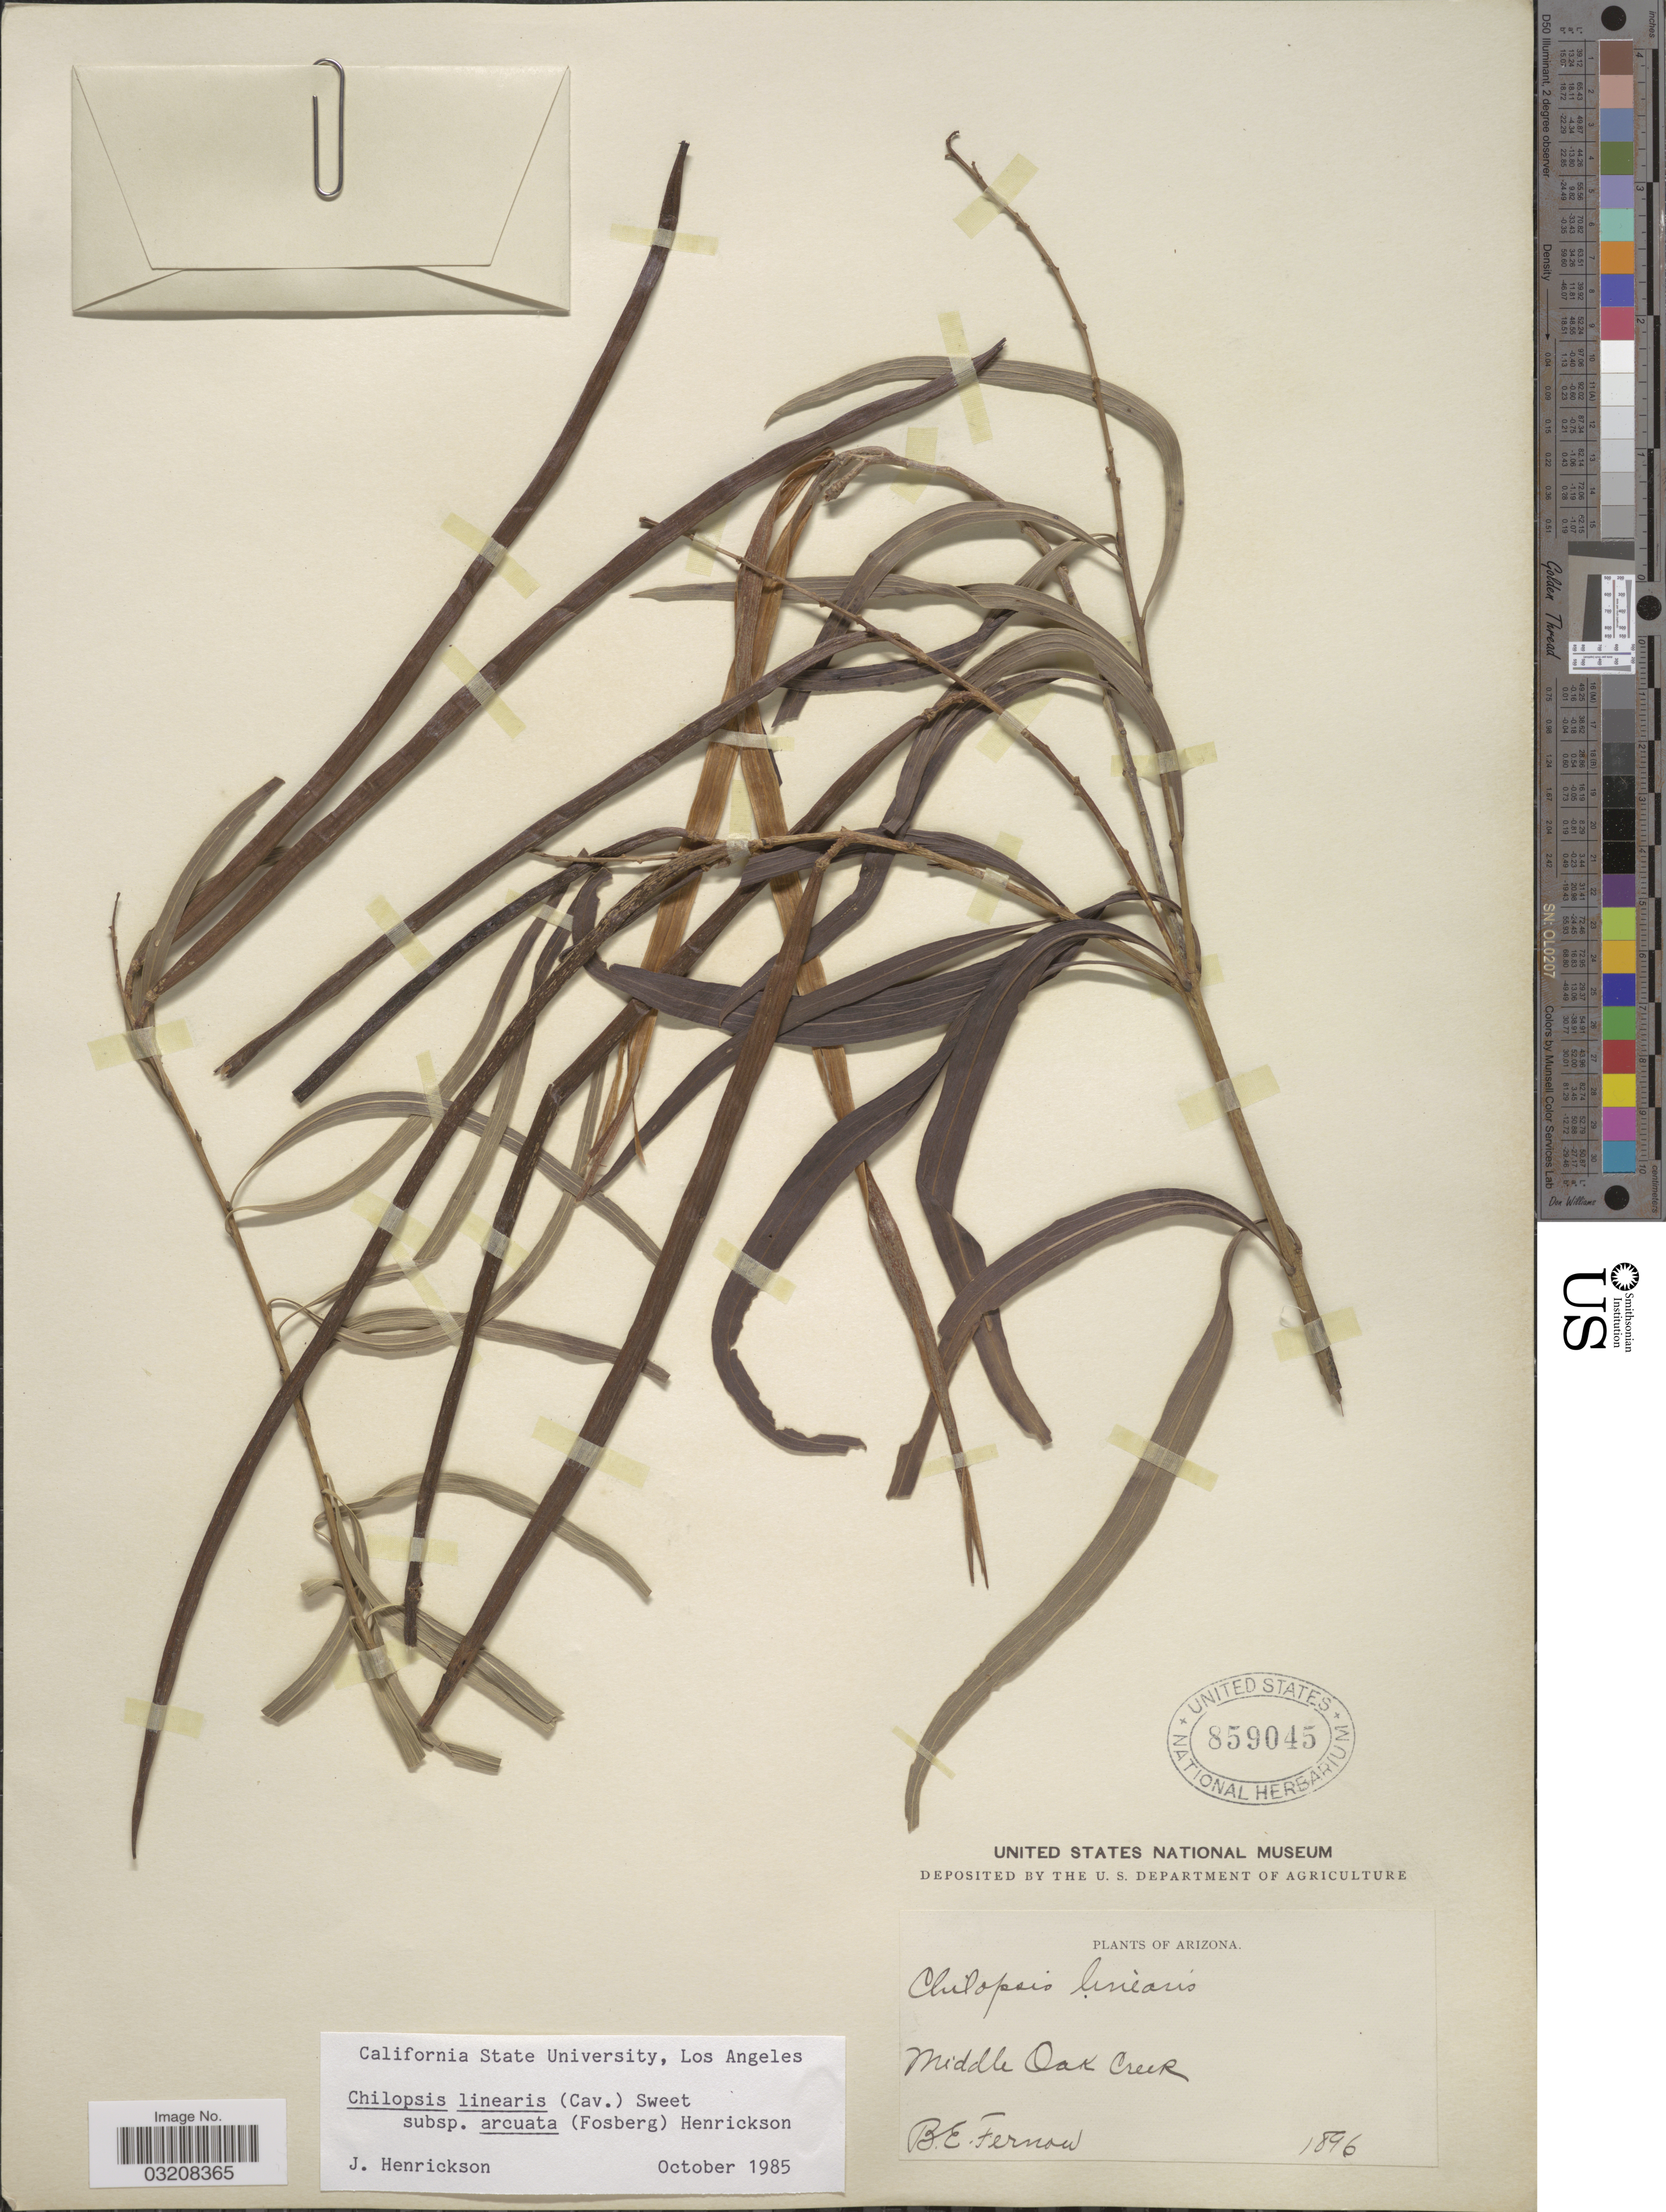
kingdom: Plantae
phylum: Tracheophyta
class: Magnoliopsida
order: Lamiales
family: Bignoniaceae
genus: Chilopsis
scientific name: Chilopsis linearis subsp. arcuata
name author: (Fosberg) Henrickson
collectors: B. Fernow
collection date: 1896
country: United States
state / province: Arizona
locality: Middle Oak Creek.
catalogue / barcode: US 859045